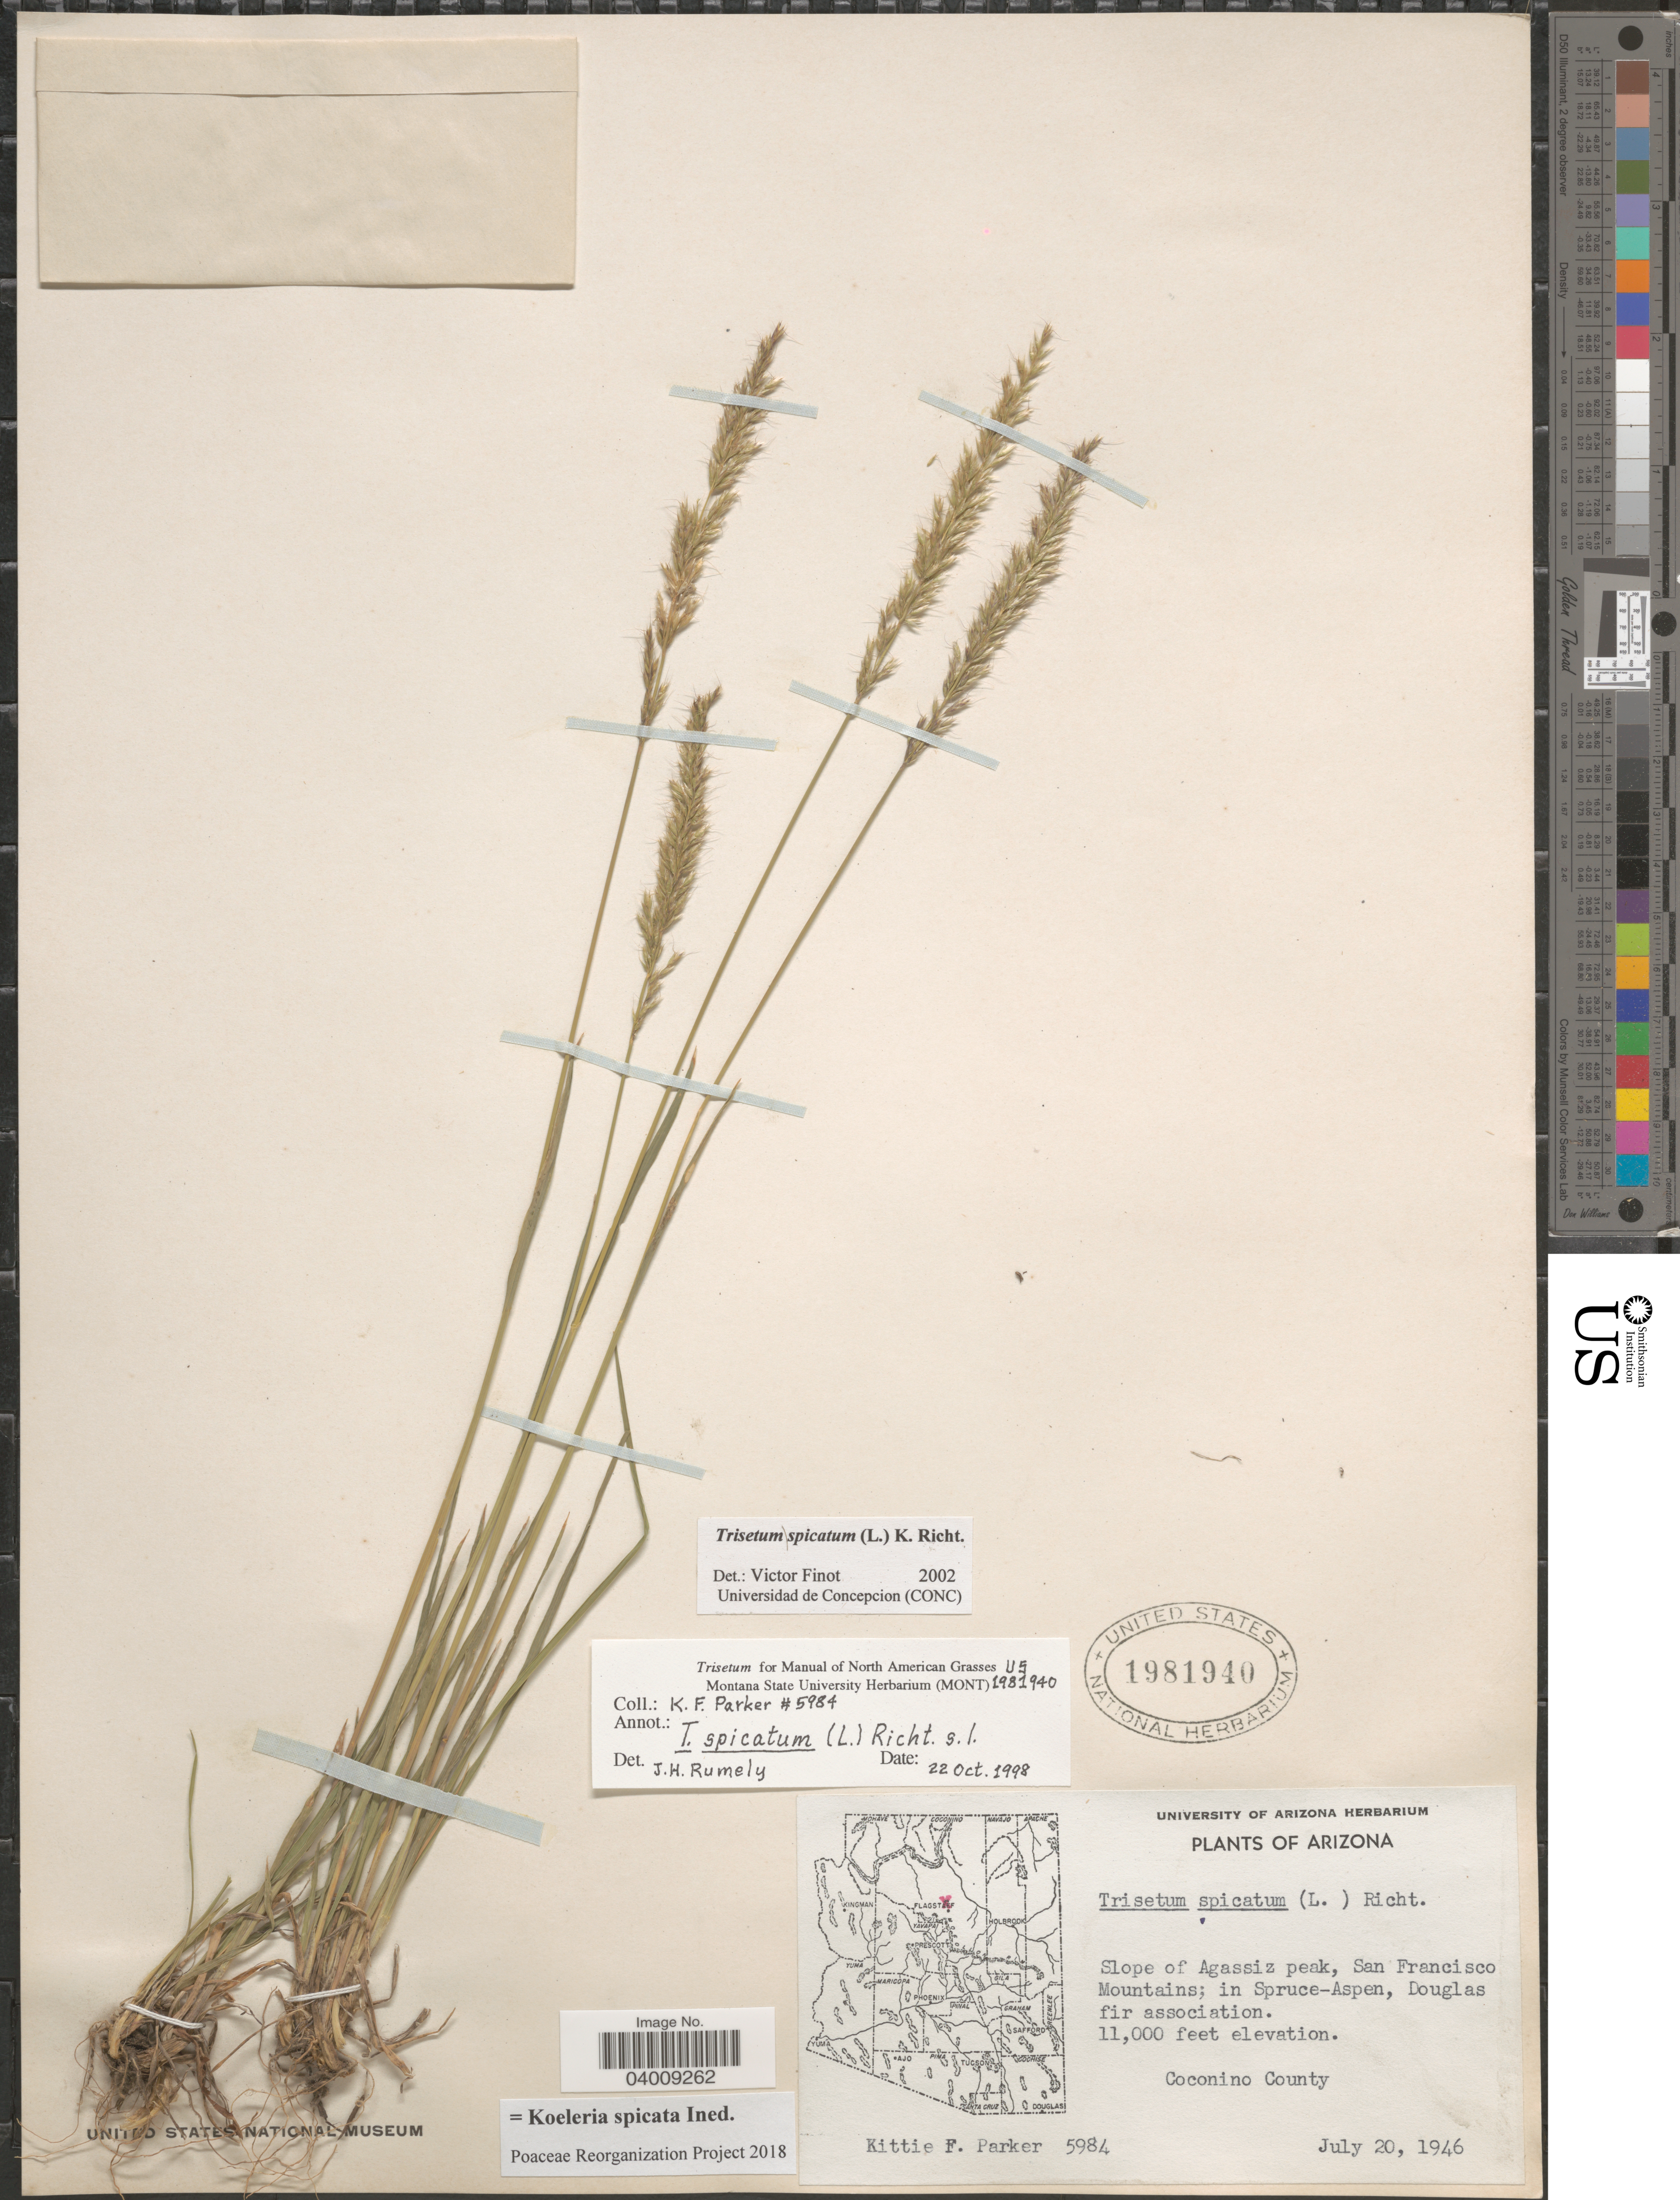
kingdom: Plantae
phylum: Tracheophyta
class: Liliopsida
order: Poales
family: Poaceae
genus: Koeleria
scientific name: Koeleria spicata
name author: (L.) Barberá et al.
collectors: K. F. Parker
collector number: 5984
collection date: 1946-07-20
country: United States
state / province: Arizona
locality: Slope of Agassiz peak, San Francisco Mountains; in Spruce-Aspen, Douglas fir association. Coconino County.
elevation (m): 3353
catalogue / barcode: US 1981940